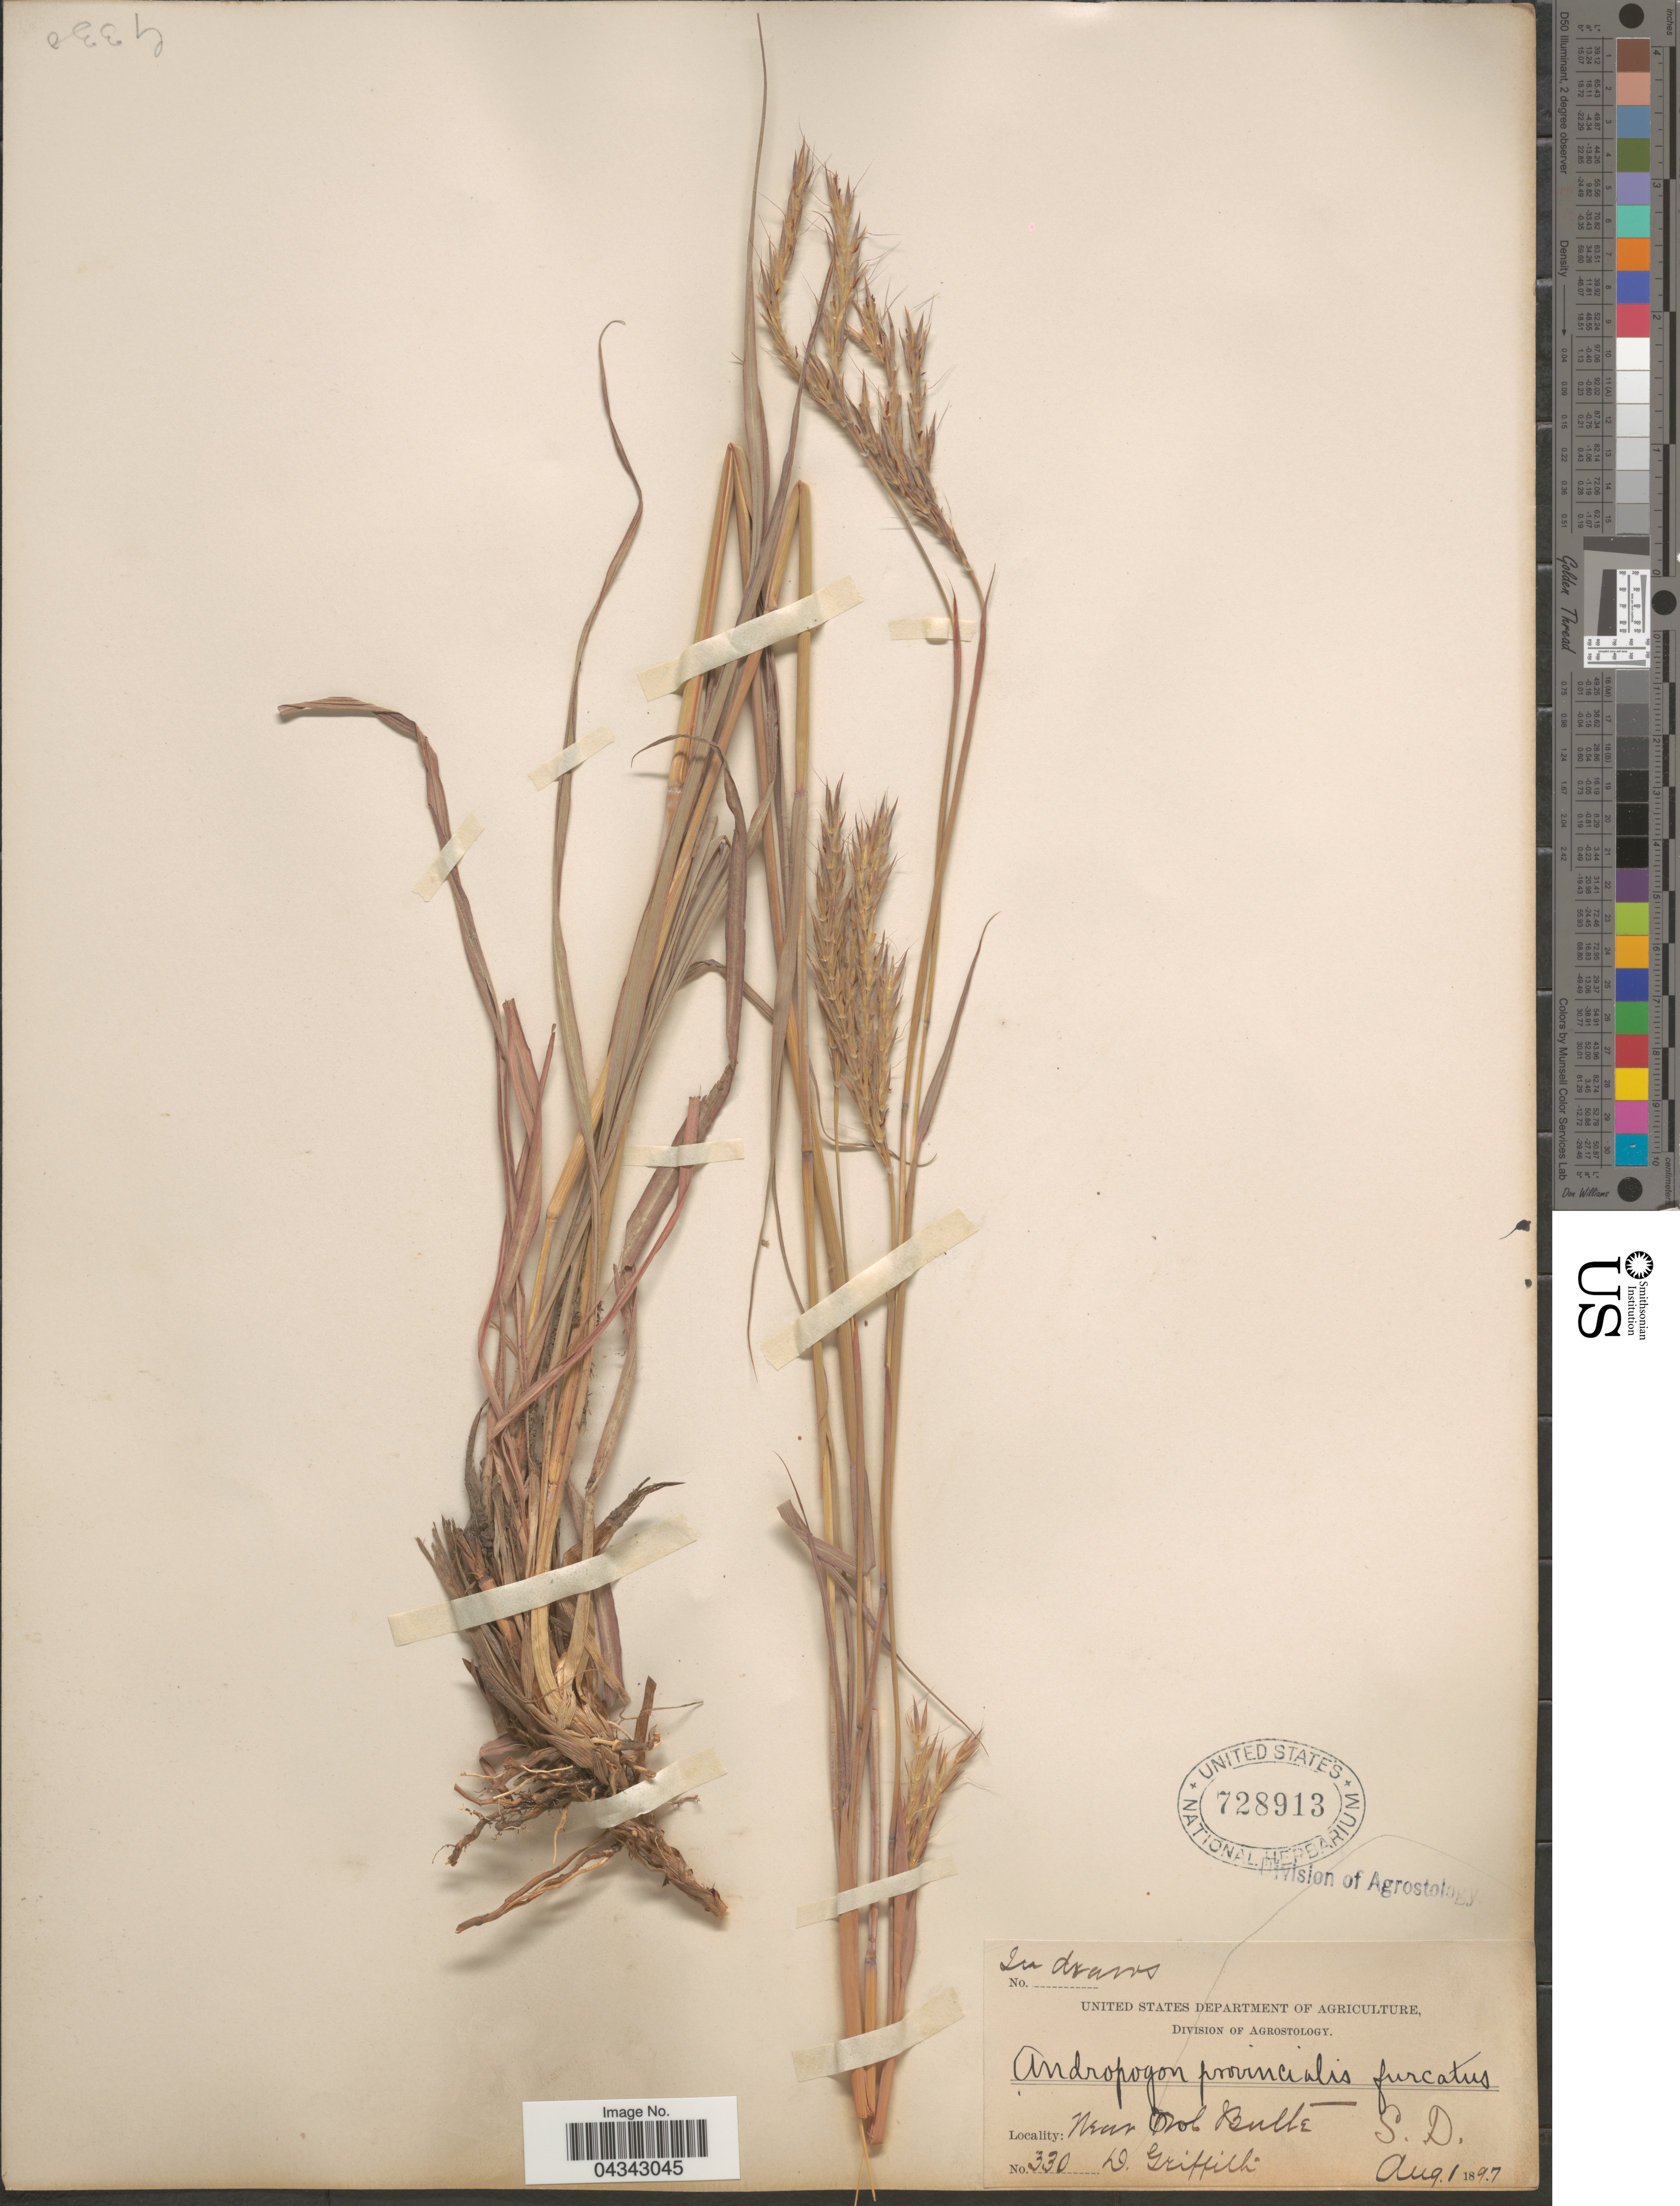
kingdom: Plantae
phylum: Tracheophyta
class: Liliopsida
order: Poales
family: Poaceae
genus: Andropogon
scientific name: Andropogon gerardii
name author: Vitman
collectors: D. Griffiths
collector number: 330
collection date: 1897-08-01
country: United States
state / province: South Dakota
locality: Near Owl Butte.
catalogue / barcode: US 728913